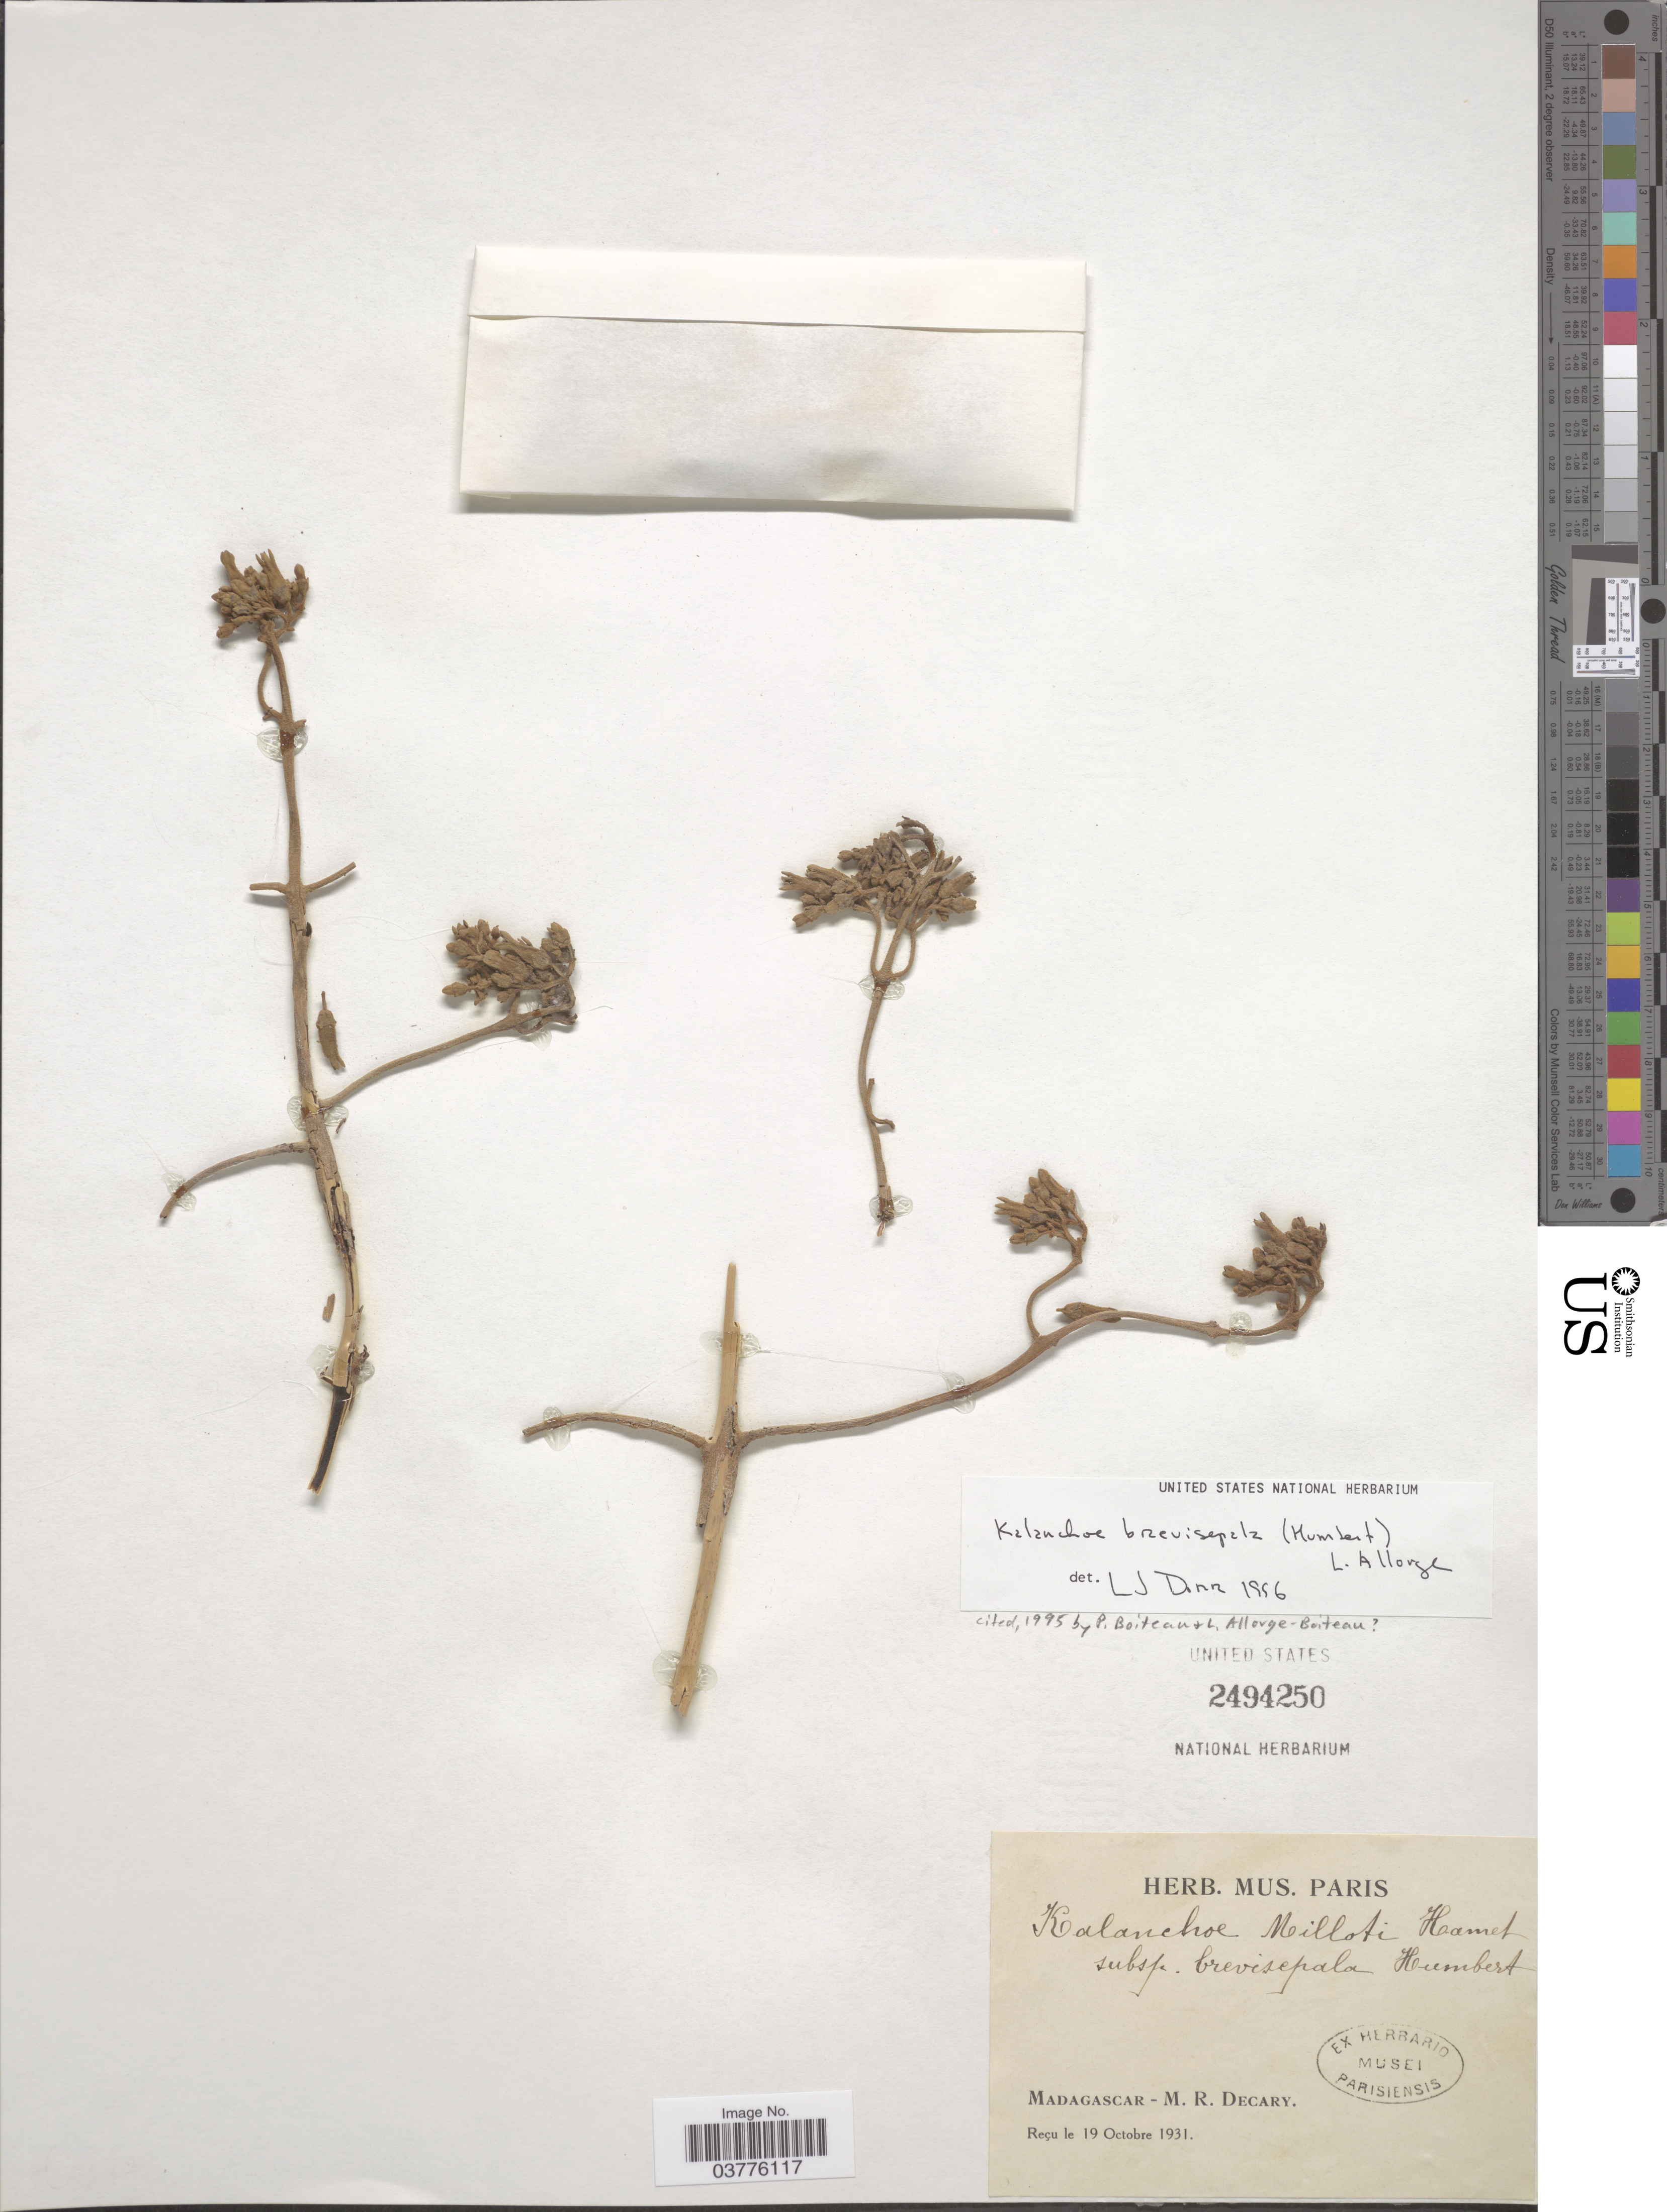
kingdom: Plantae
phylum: Tracheophyta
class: Magnoliopsida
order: Saxifragales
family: Crassulaceae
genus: Kalanchoe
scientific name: Kalanchoe brevisepala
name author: (Humbert) L. Allorge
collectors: R. Decary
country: Madagascar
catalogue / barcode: US 2494250